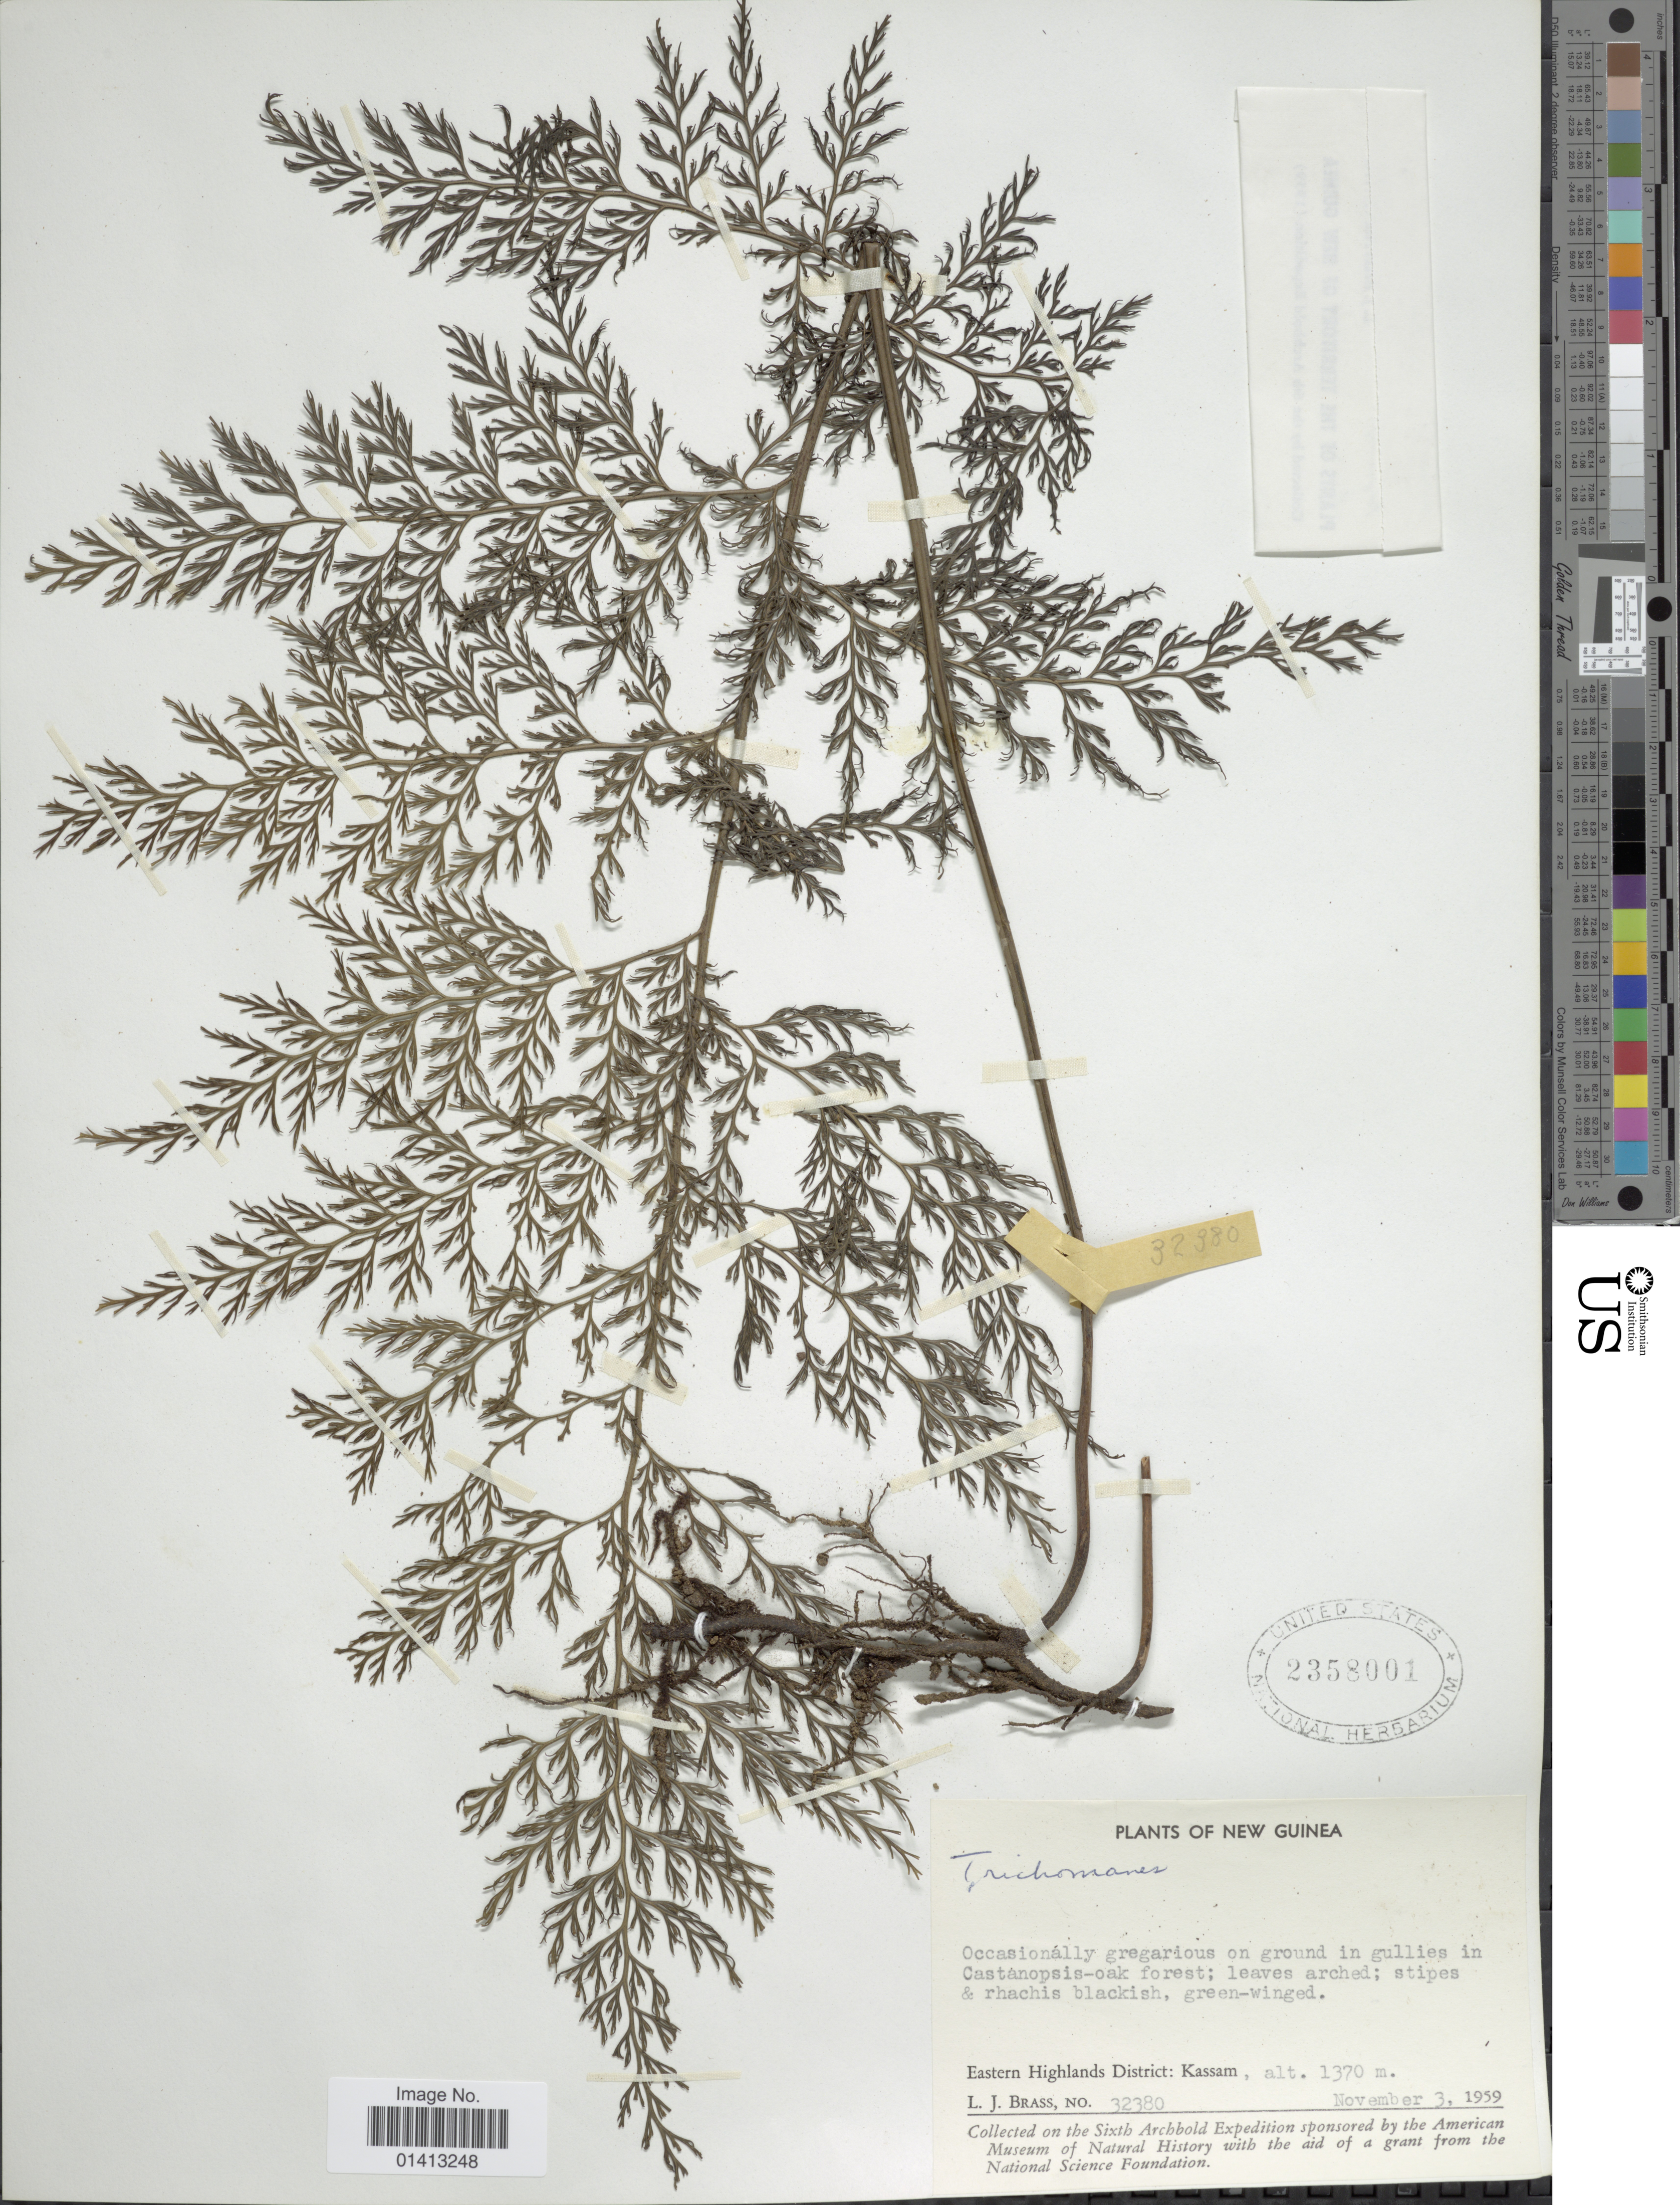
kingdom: Plantae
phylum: Tracheophyta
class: Polypodiopsida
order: Hymenophyllales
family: Hymenophyllaceae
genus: Crepidomanes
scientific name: Crepidomanes sp.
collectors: L. J. Brass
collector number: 32380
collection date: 1959-11-03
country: Papua New Guinea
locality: New Guinea, Eastern Highlands District: Kassam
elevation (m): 1370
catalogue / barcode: US 2358001